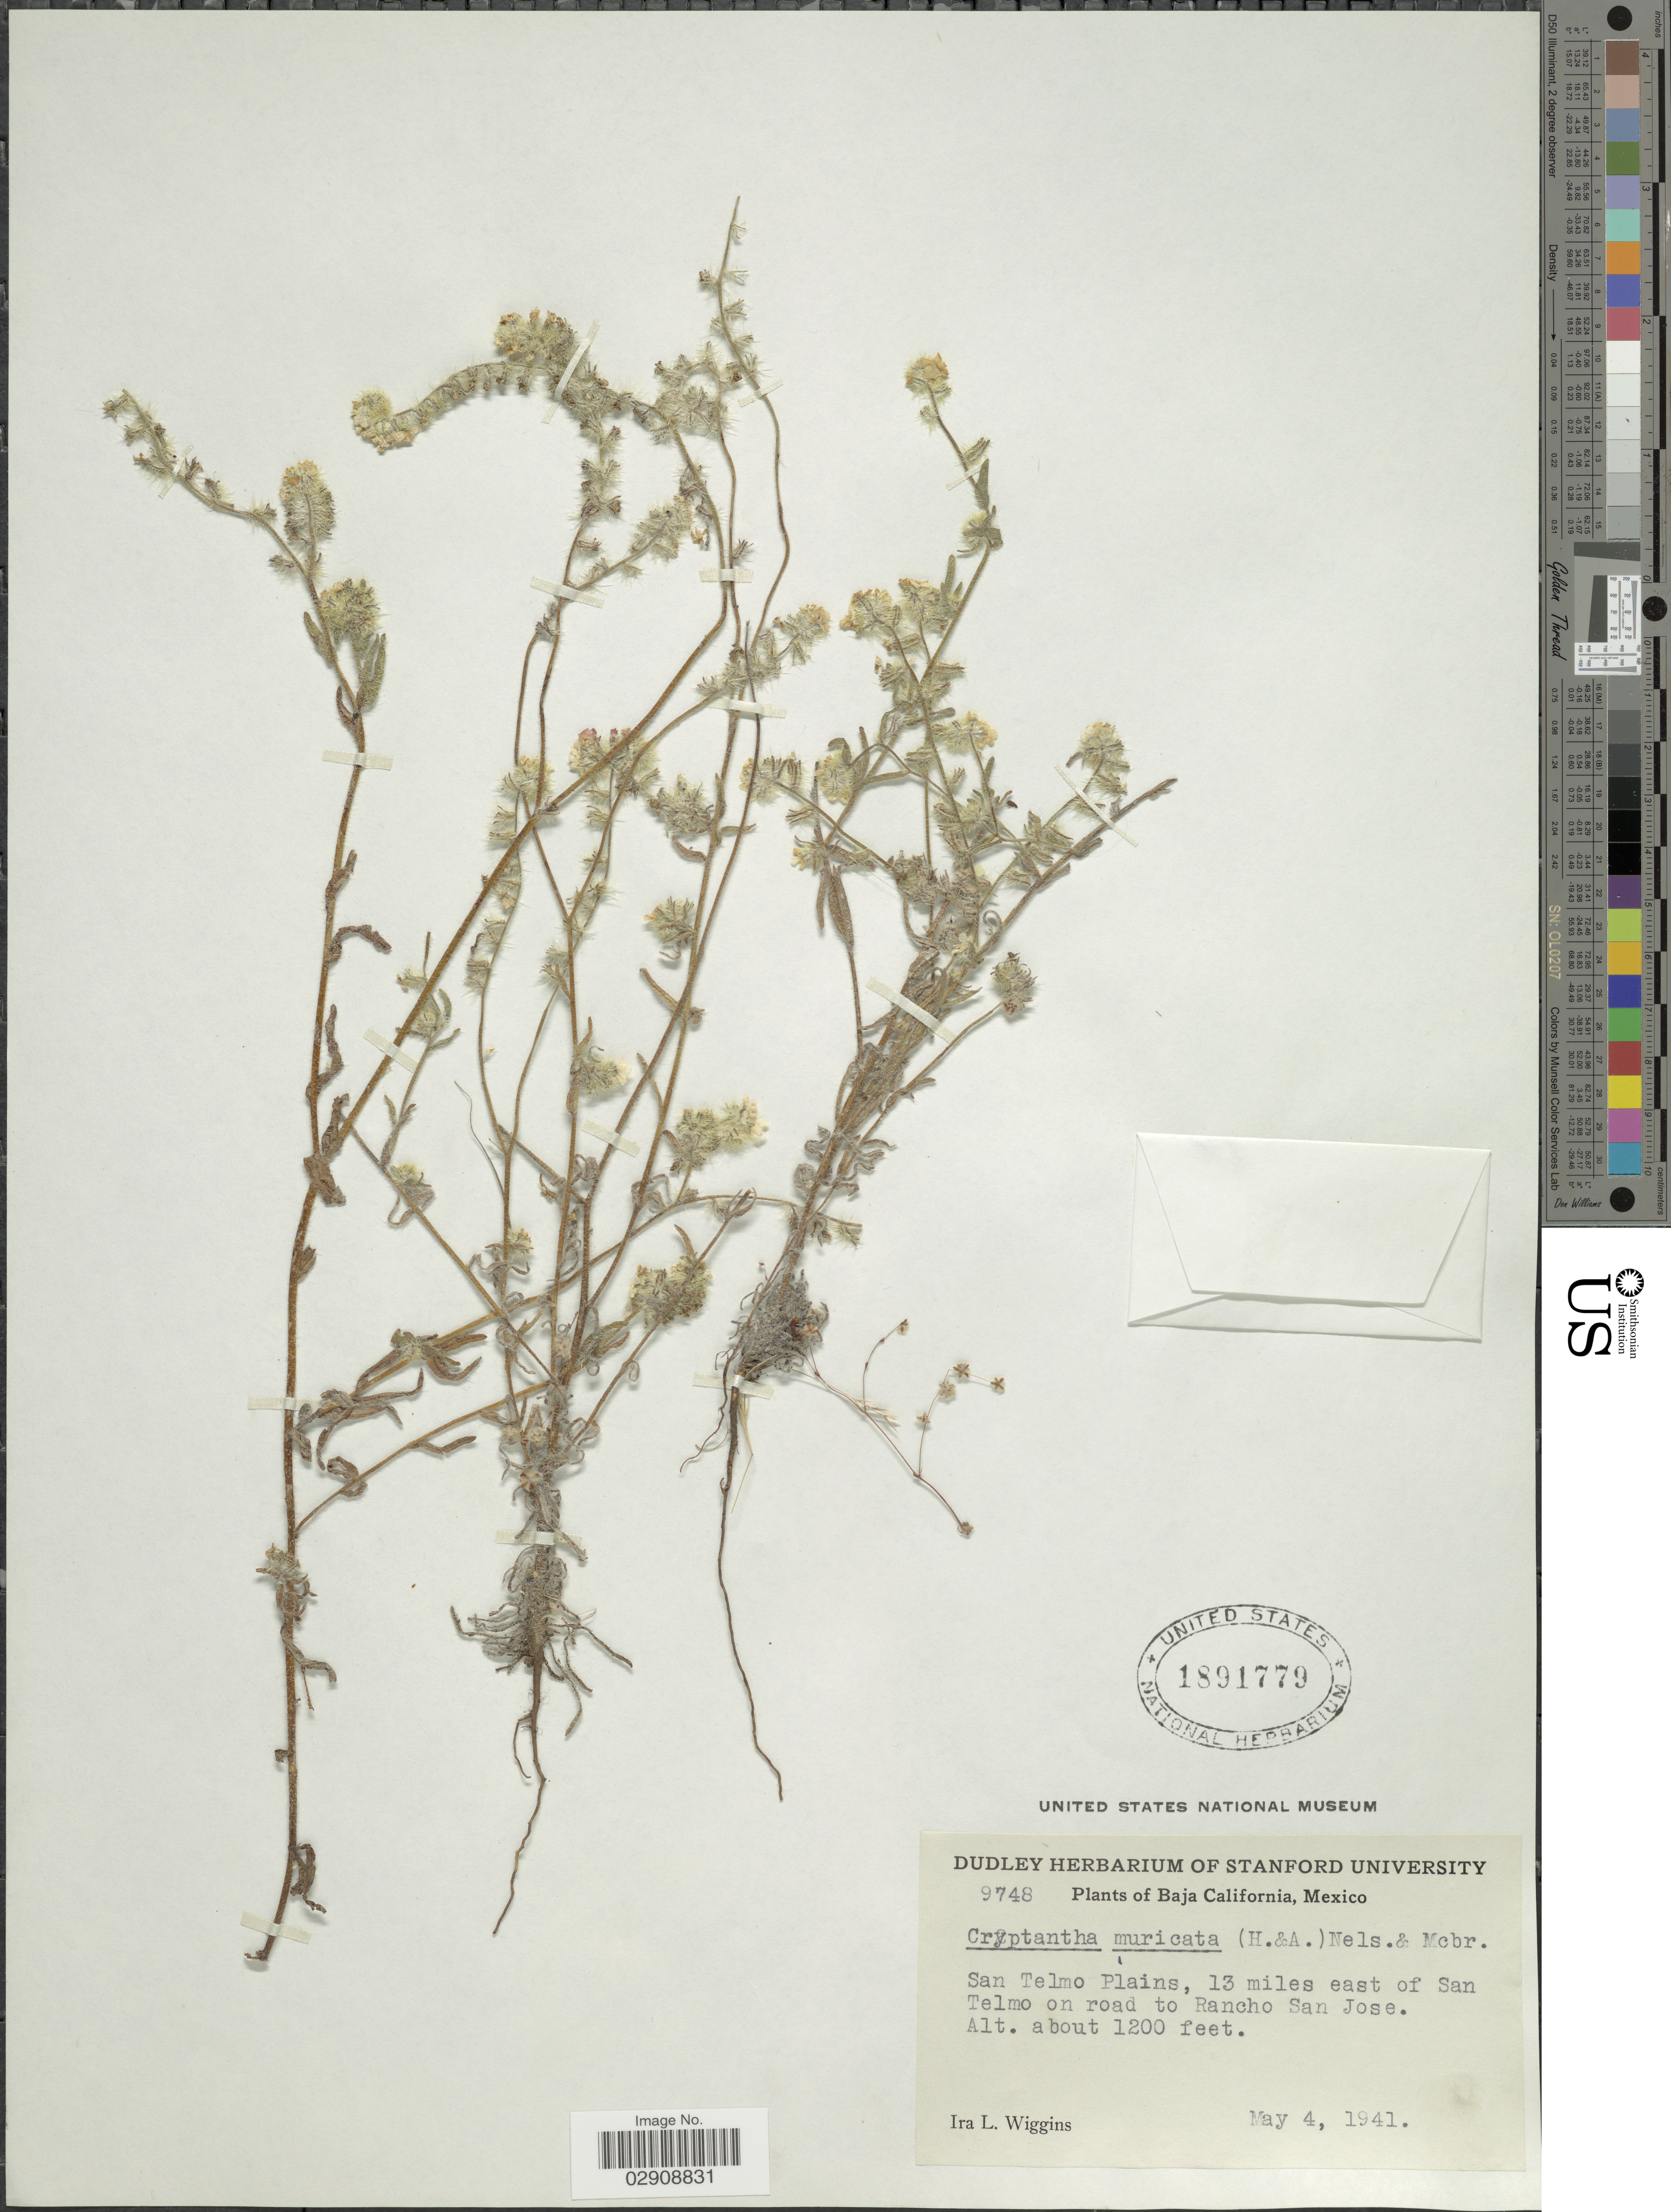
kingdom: Plantae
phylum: Tracheophyta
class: Magnoliopsida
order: Boraginales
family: Boraginaceae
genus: Cryptantha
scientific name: Cryptantha muricata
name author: (Hook. & Arn.) A. Nelson & J.F. Macbr.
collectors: I. L. Wiggins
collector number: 9748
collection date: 1941-05-04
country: Mexico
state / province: Baja California Norte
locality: San Telmo Plains, 13 miles east of San Telmo on road to Rancho San Jose.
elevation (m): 366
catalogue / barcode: US 1891779